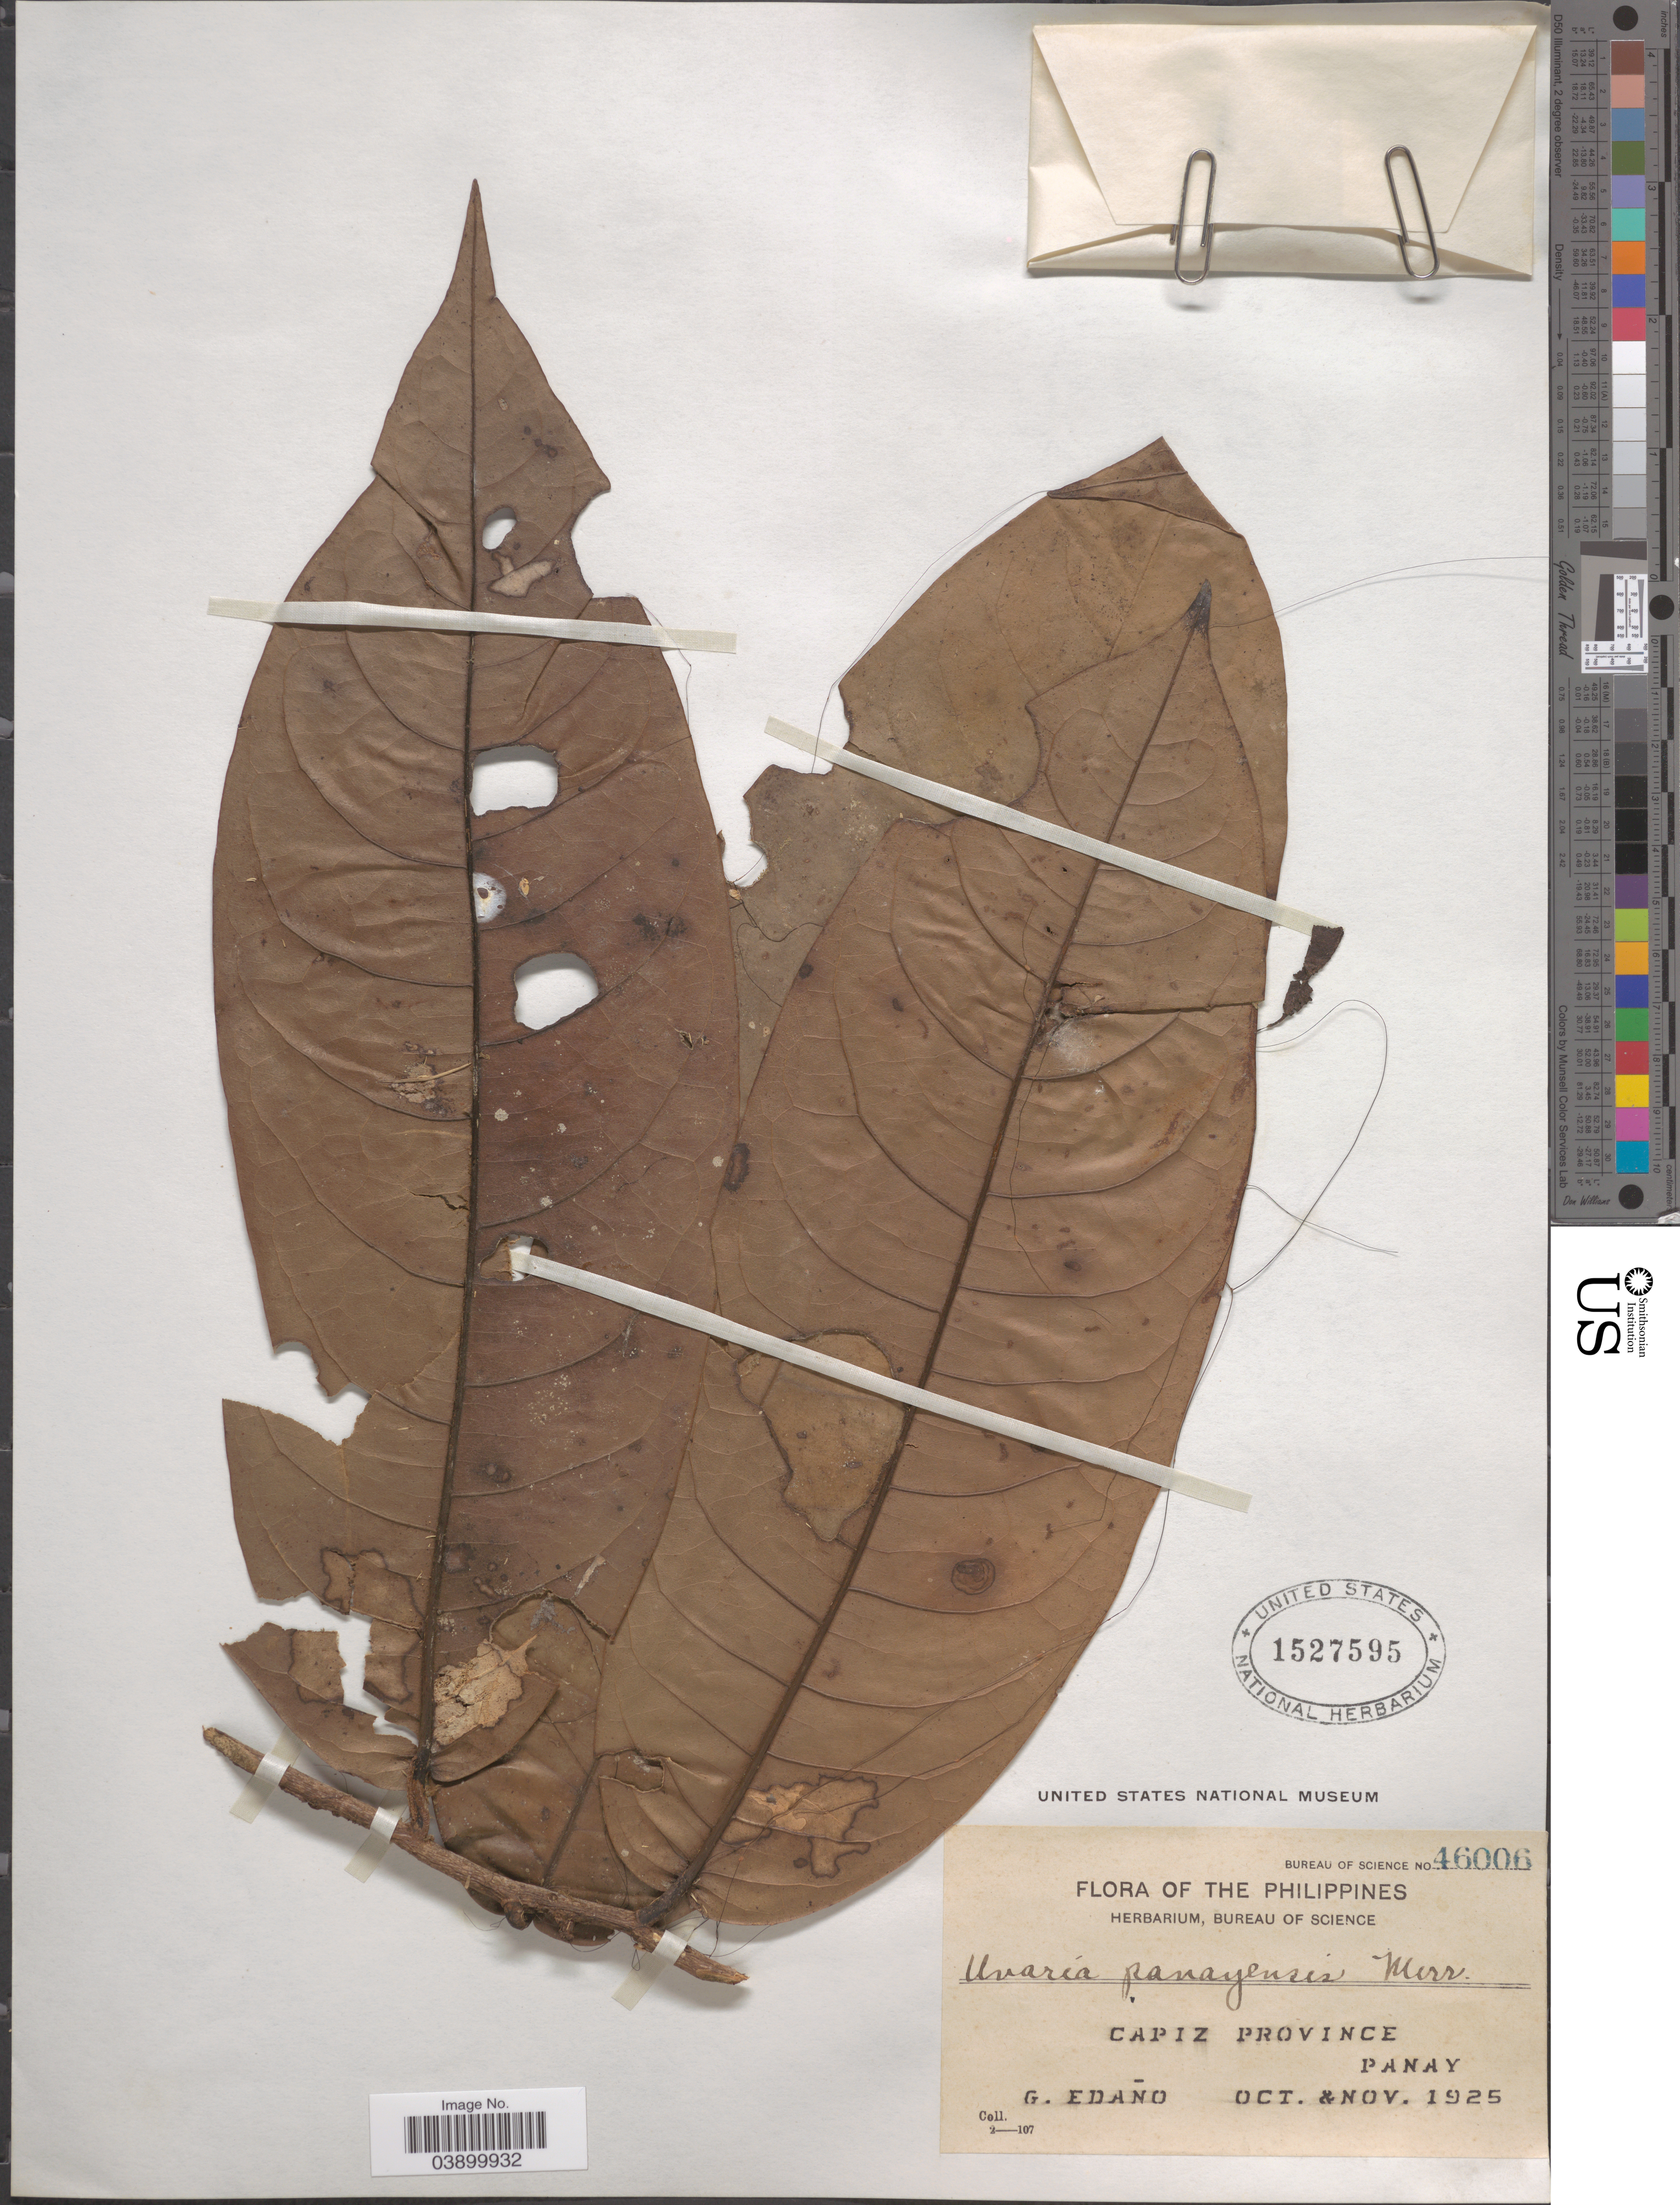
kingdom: Plantae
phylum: Tracheophyta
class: Magnoliopsida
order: Magnoliales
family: Annonaceae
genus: Uvaria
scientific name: Uvaria panayensis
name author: Merr.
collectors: G. Edaño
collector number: Bureau of Science 46006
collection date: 1925-10/1925-11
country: Philippines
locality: Capiz Province. Panay.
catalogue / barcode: US 1527595